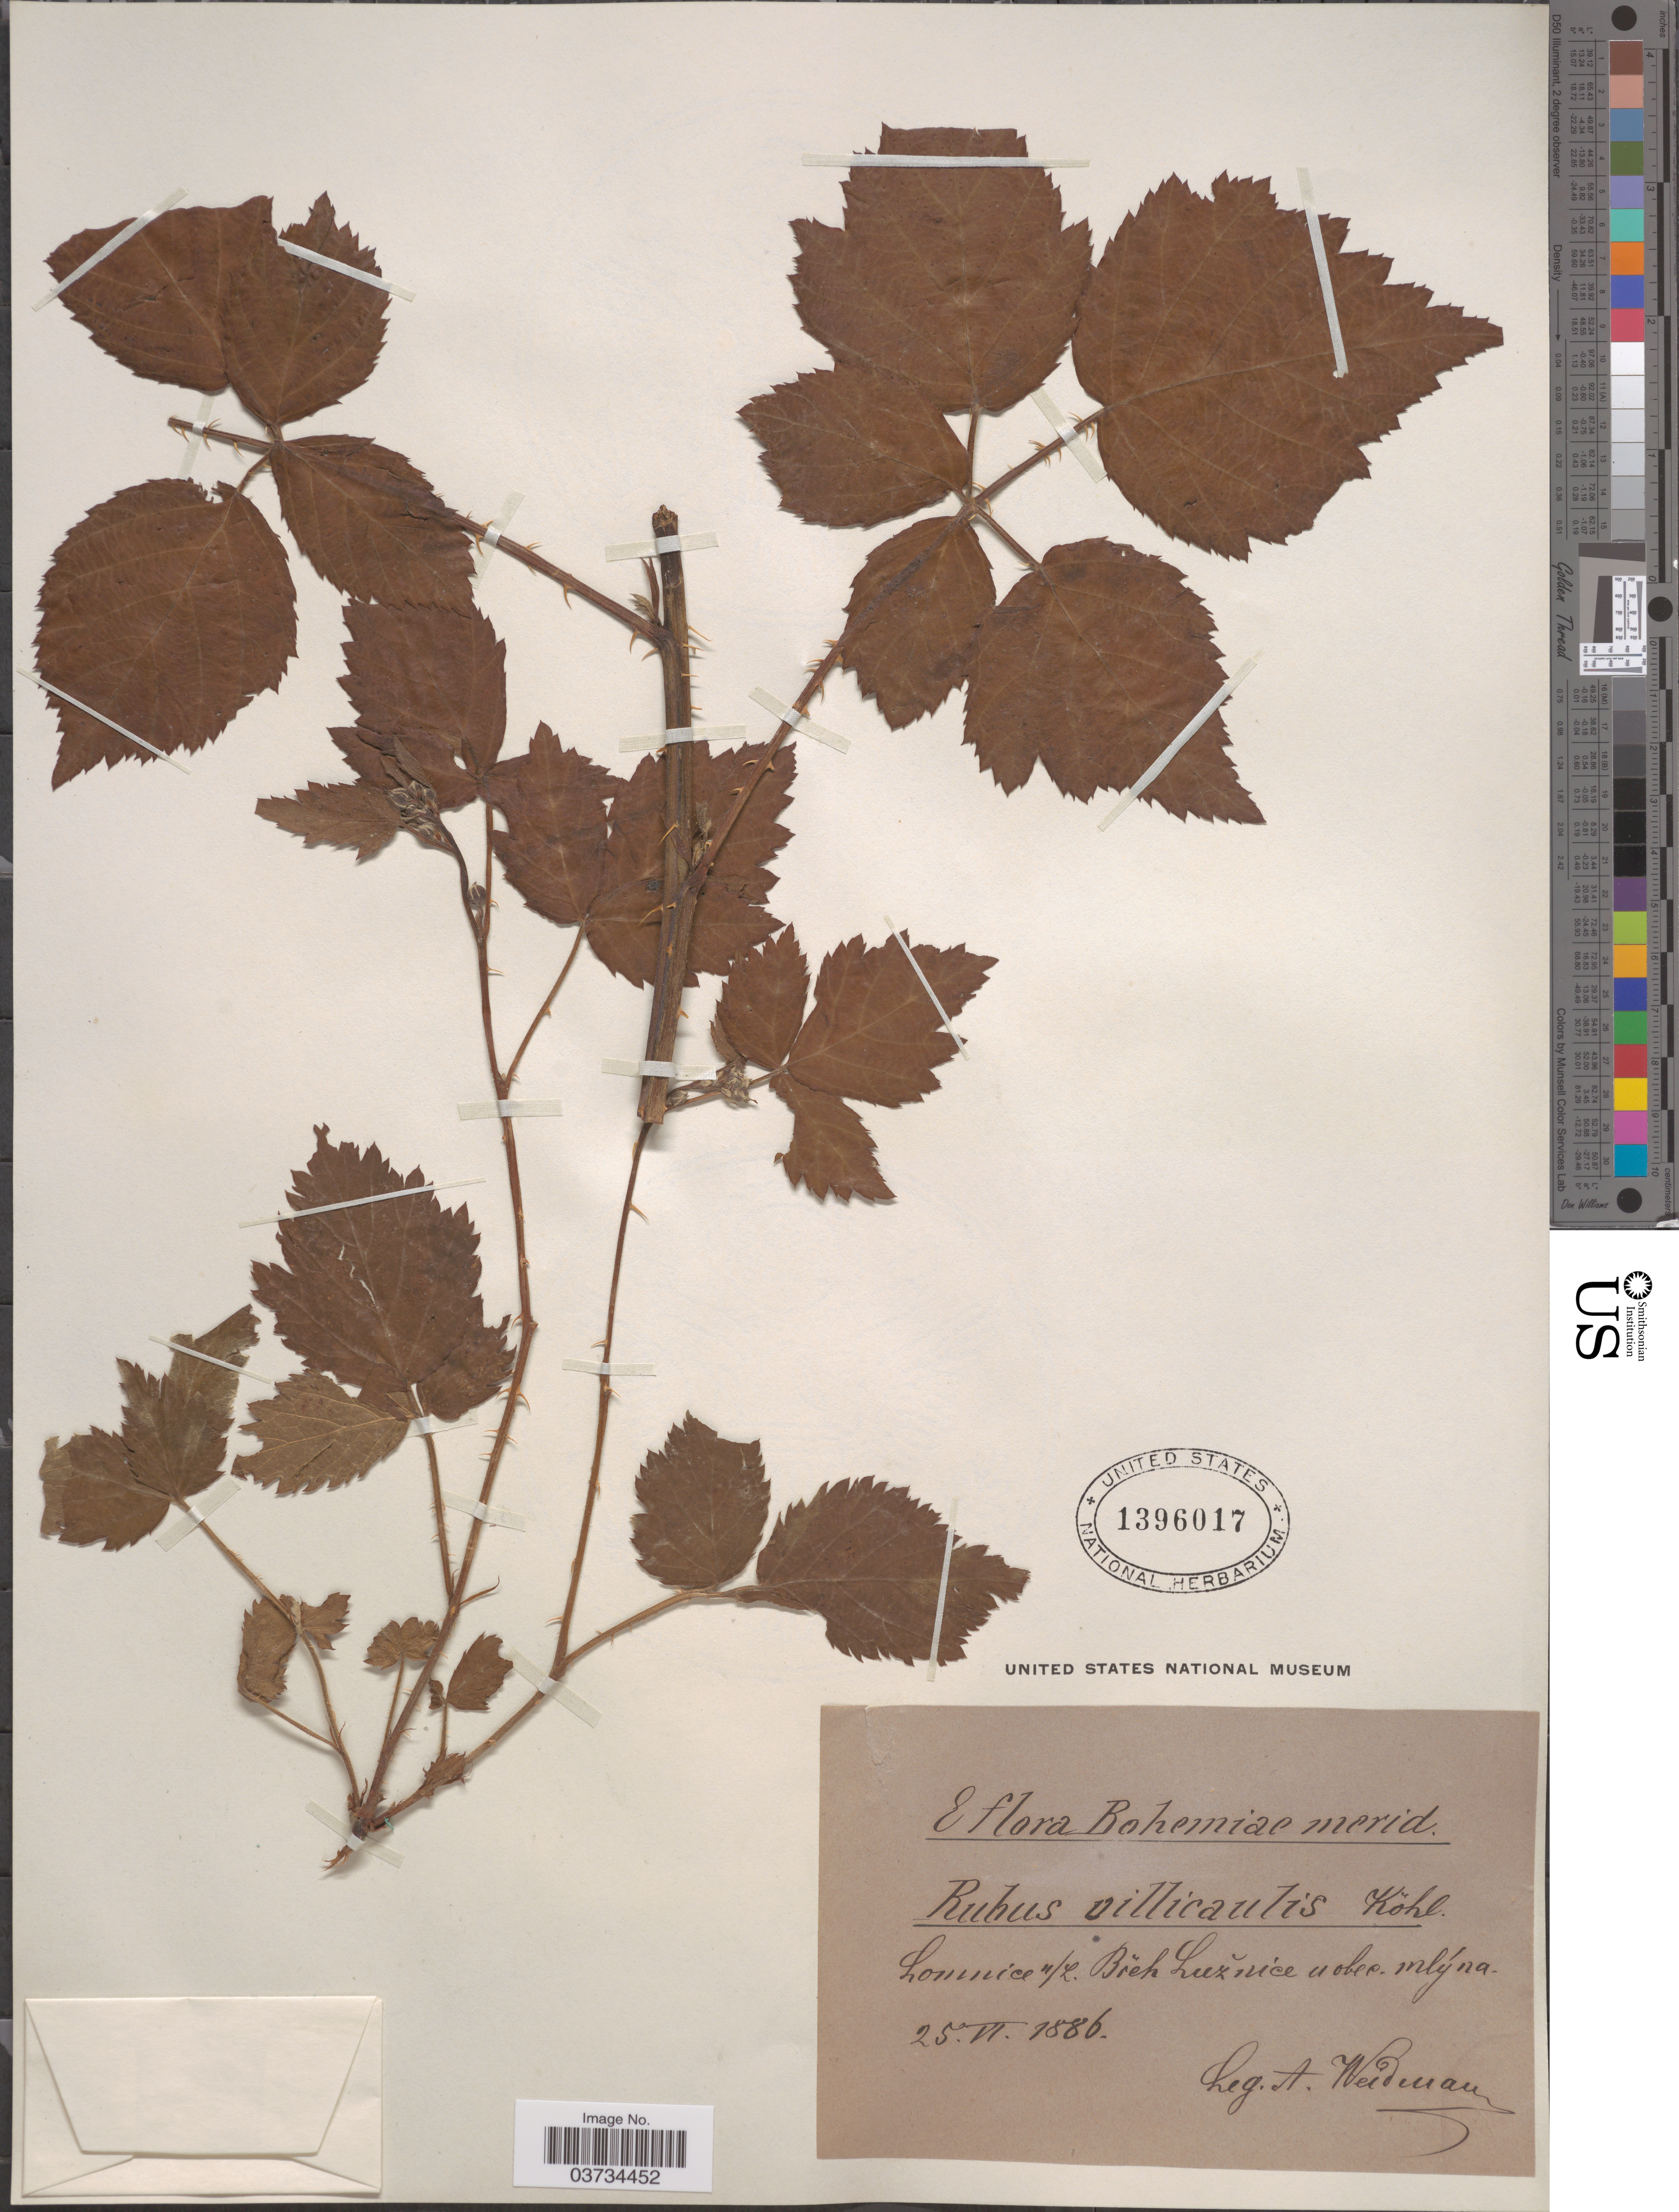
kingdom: Plantae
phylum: Tracheophyta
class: Magnoliopsida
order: Rosales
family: Rosaceae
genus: Rubus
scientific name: Rubus gracilis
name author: Roxb.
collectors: A. Weidmann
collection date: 1886-06-25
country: Czechia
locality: Bohemiae merid. Lomnice u/L. Brëh Lužnice u obec. mlýna. [interpreted]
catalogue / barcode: US 1396017